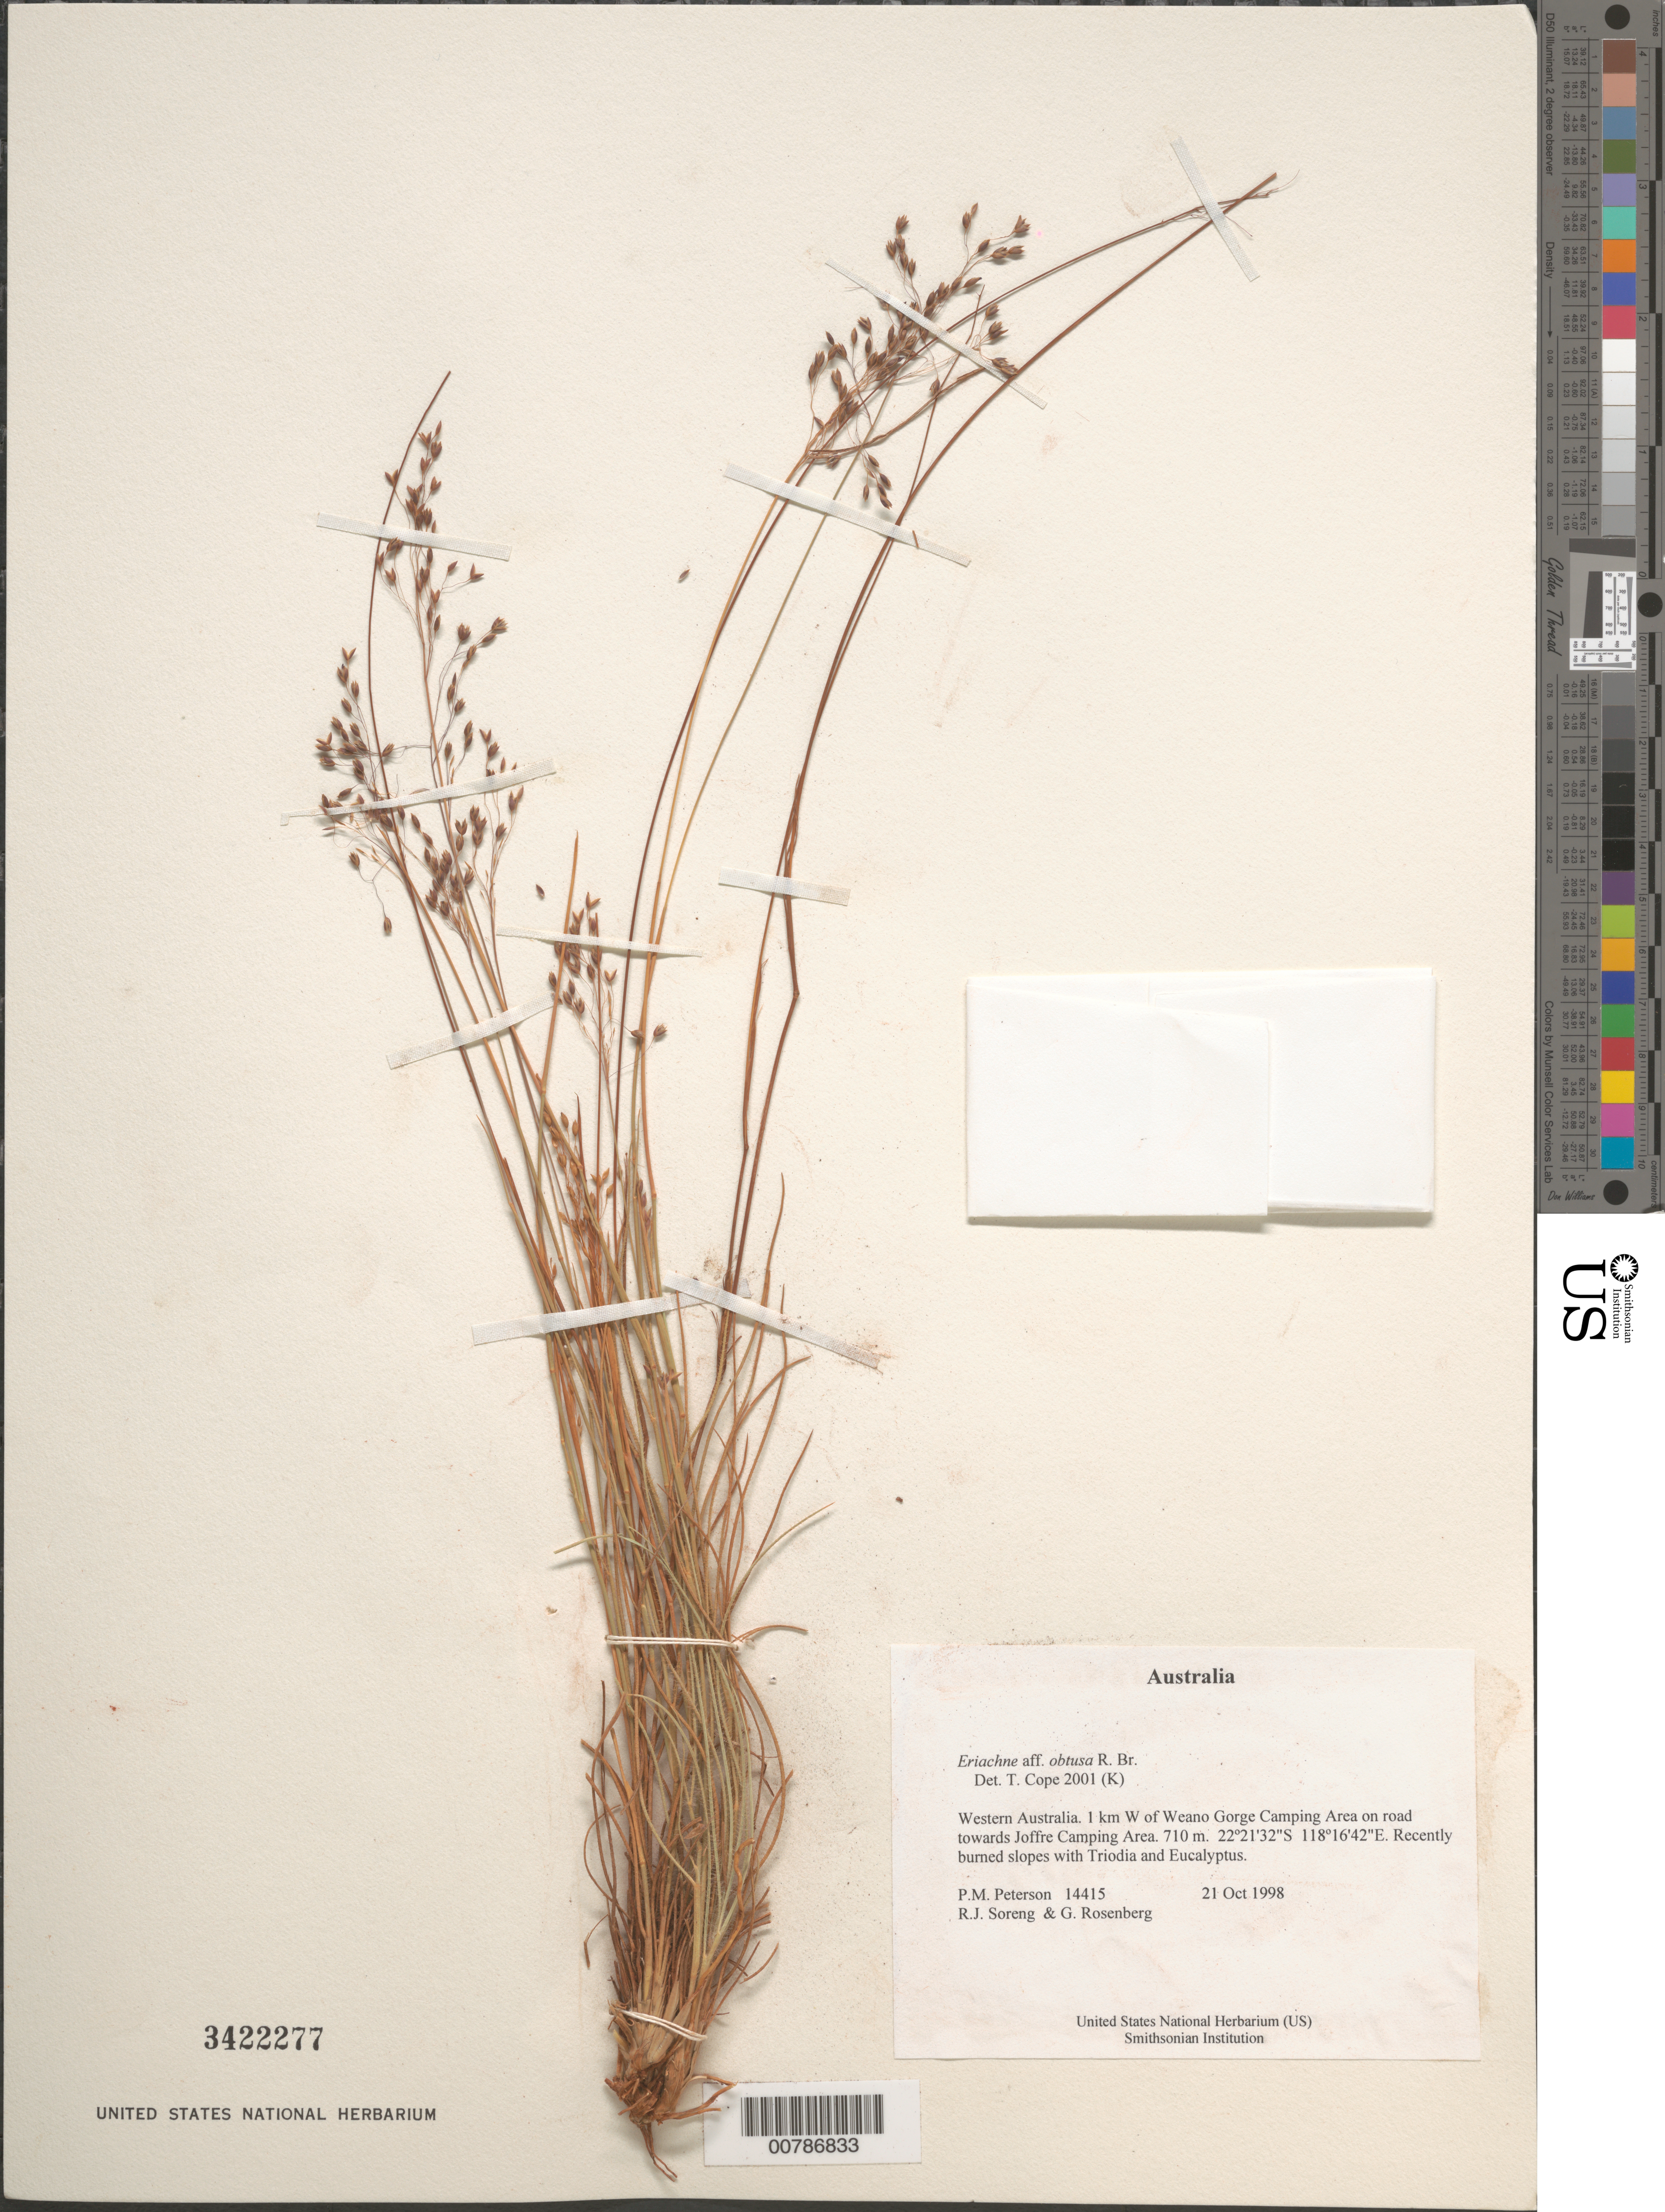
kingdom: Plantae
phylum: Tracheophyta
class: Liliopsida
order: Poales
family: Poaceae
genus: Eriachne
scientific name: Eriachne obtusa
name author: R. Br.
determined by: Cope, T. A.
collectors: P. M. Peterson, R. J. Soreng & G. Rosenberg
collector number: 14415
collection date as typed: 21 Oct 1998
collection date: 1998-10-21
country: Australia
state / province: Western Australia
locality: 1 km W of Weano Gorge Camping Area on road towards Joffre Camping Area.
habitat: Recently burned slopes with Triodia and Eucalyptus.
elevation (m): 710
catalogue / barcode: US 3422277